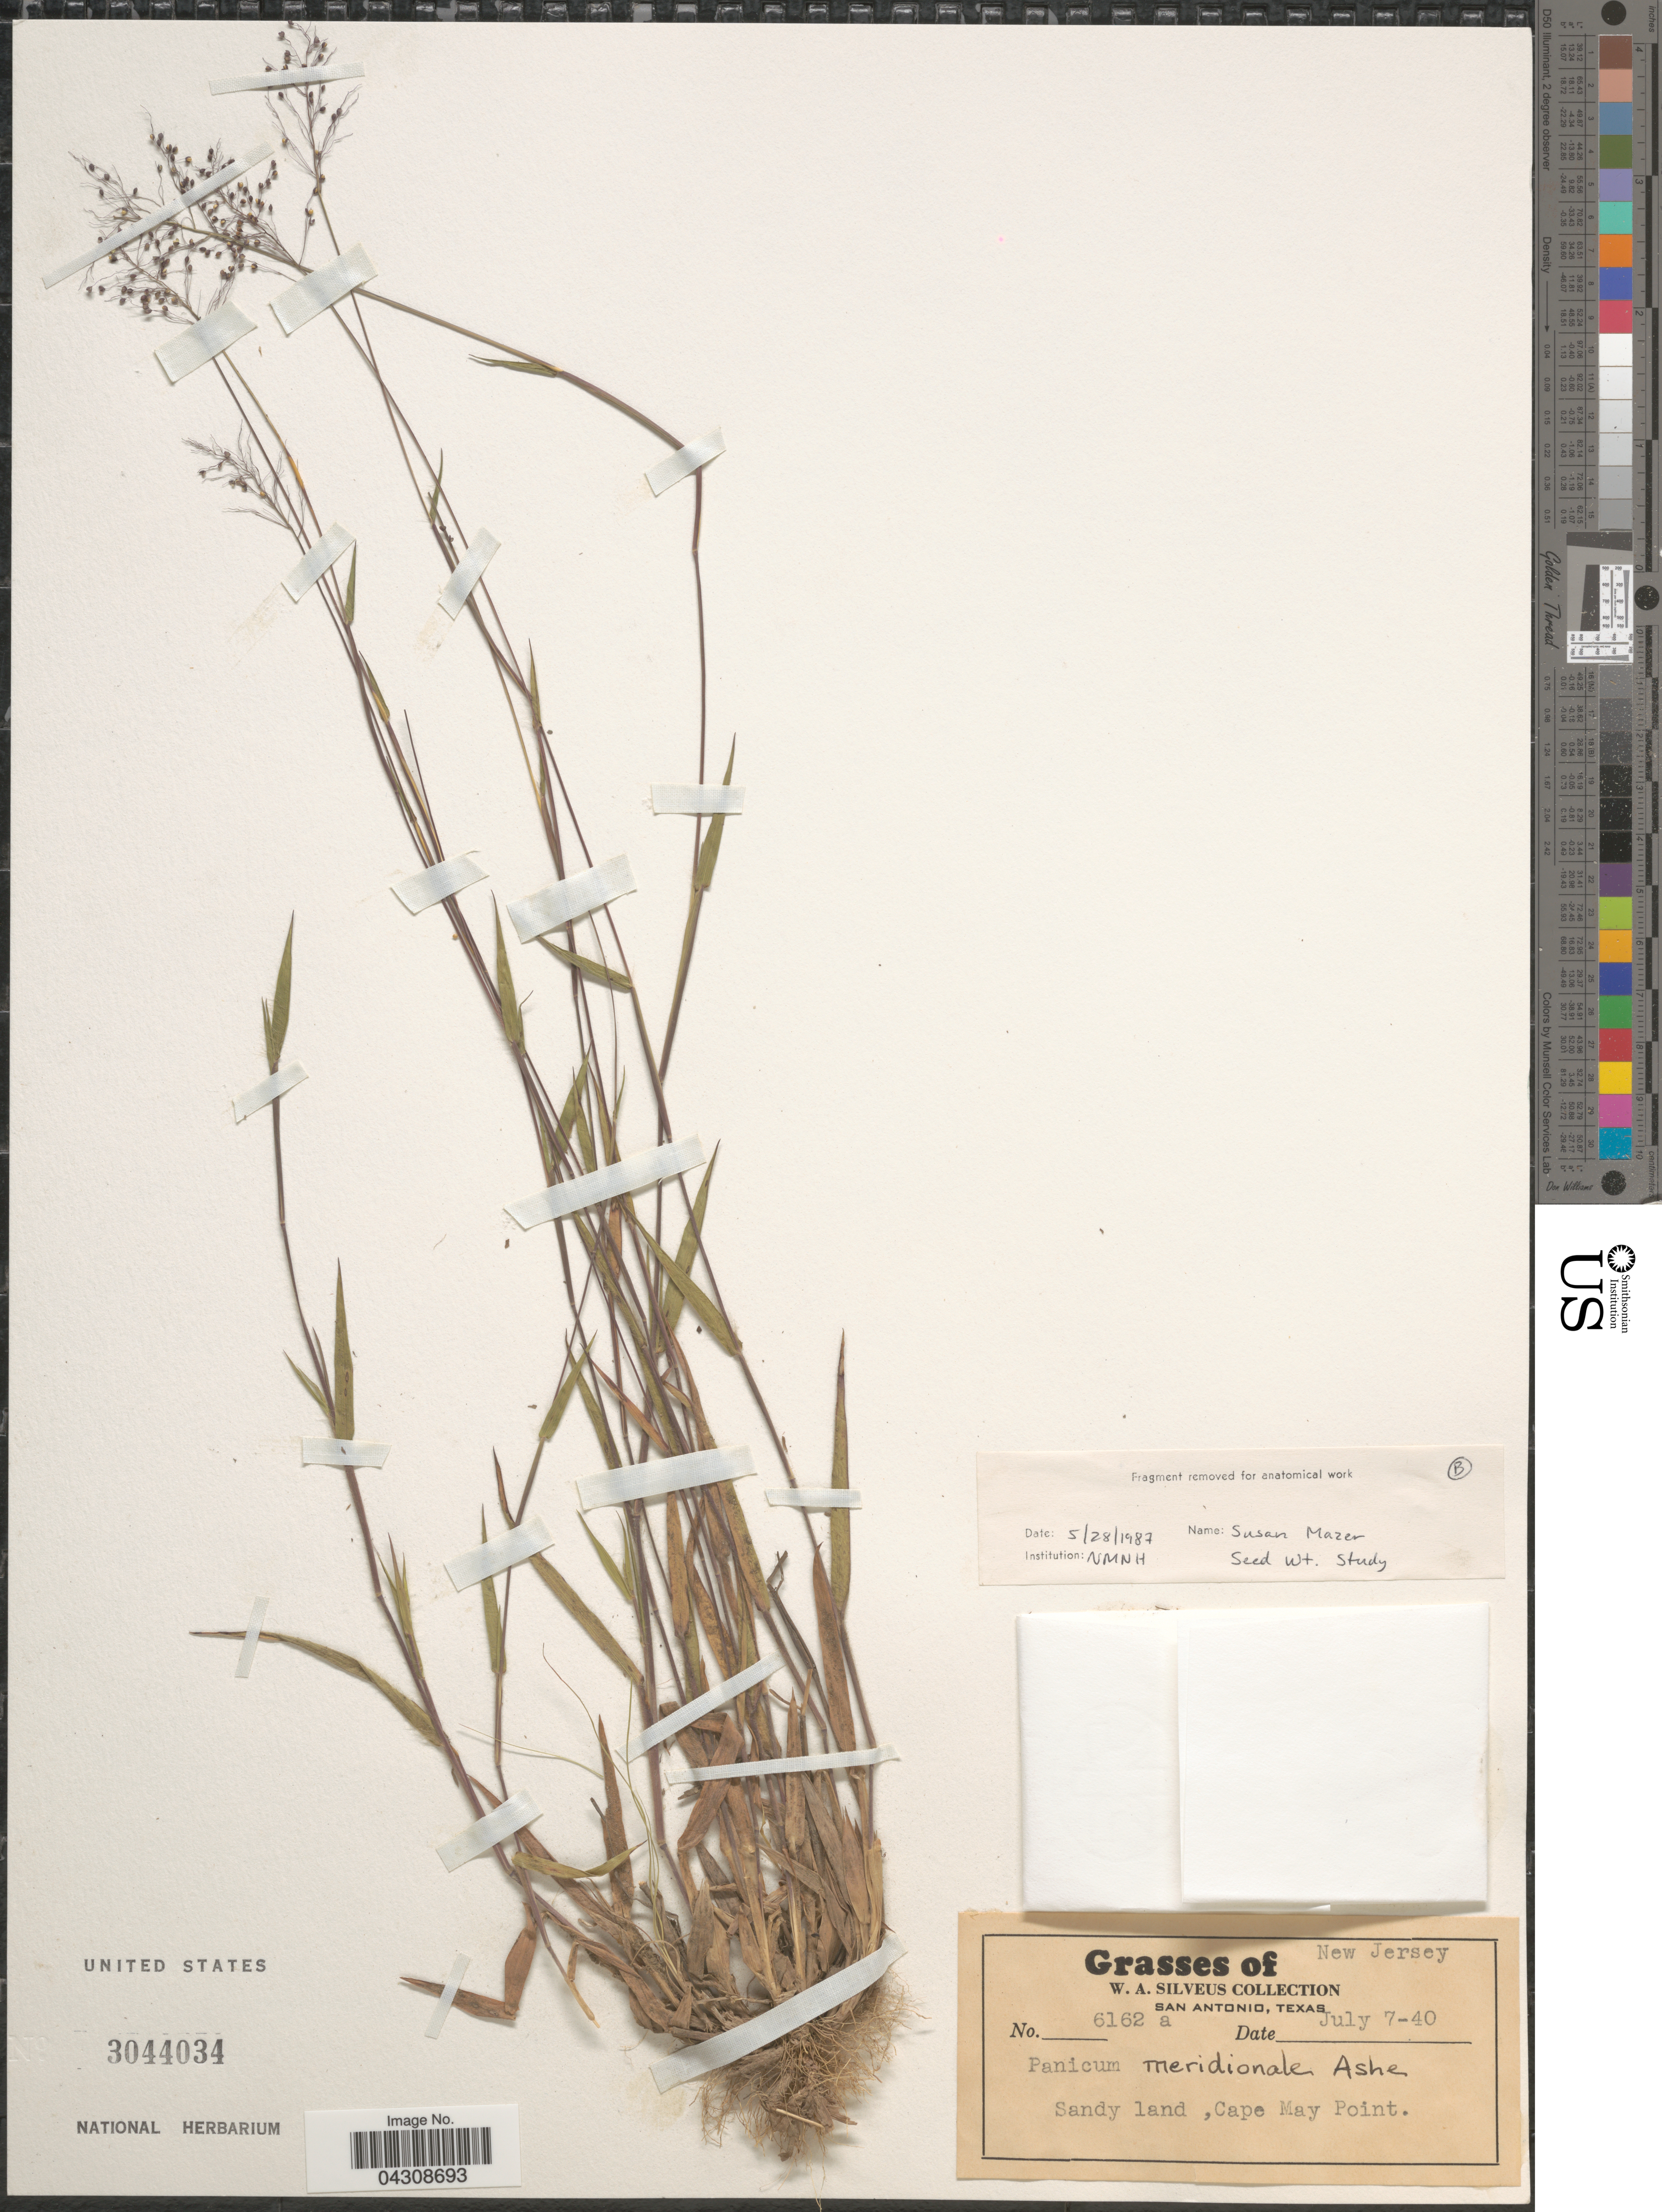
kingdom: Plantae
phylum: Tracheophyta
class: Liliopsida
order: Poales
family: Poaceae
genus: Dichanthelium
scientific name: Dichanthelium acuminatum var. acuminatum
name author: (Sw.) Gould & C.A. Clark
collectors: W. Silveus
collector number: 6162a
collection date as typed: Transcribed d/m/y: 7/7/40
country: United States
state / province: New Jersey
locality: Sandy land, Cape May Point.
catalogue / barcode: US 3044034